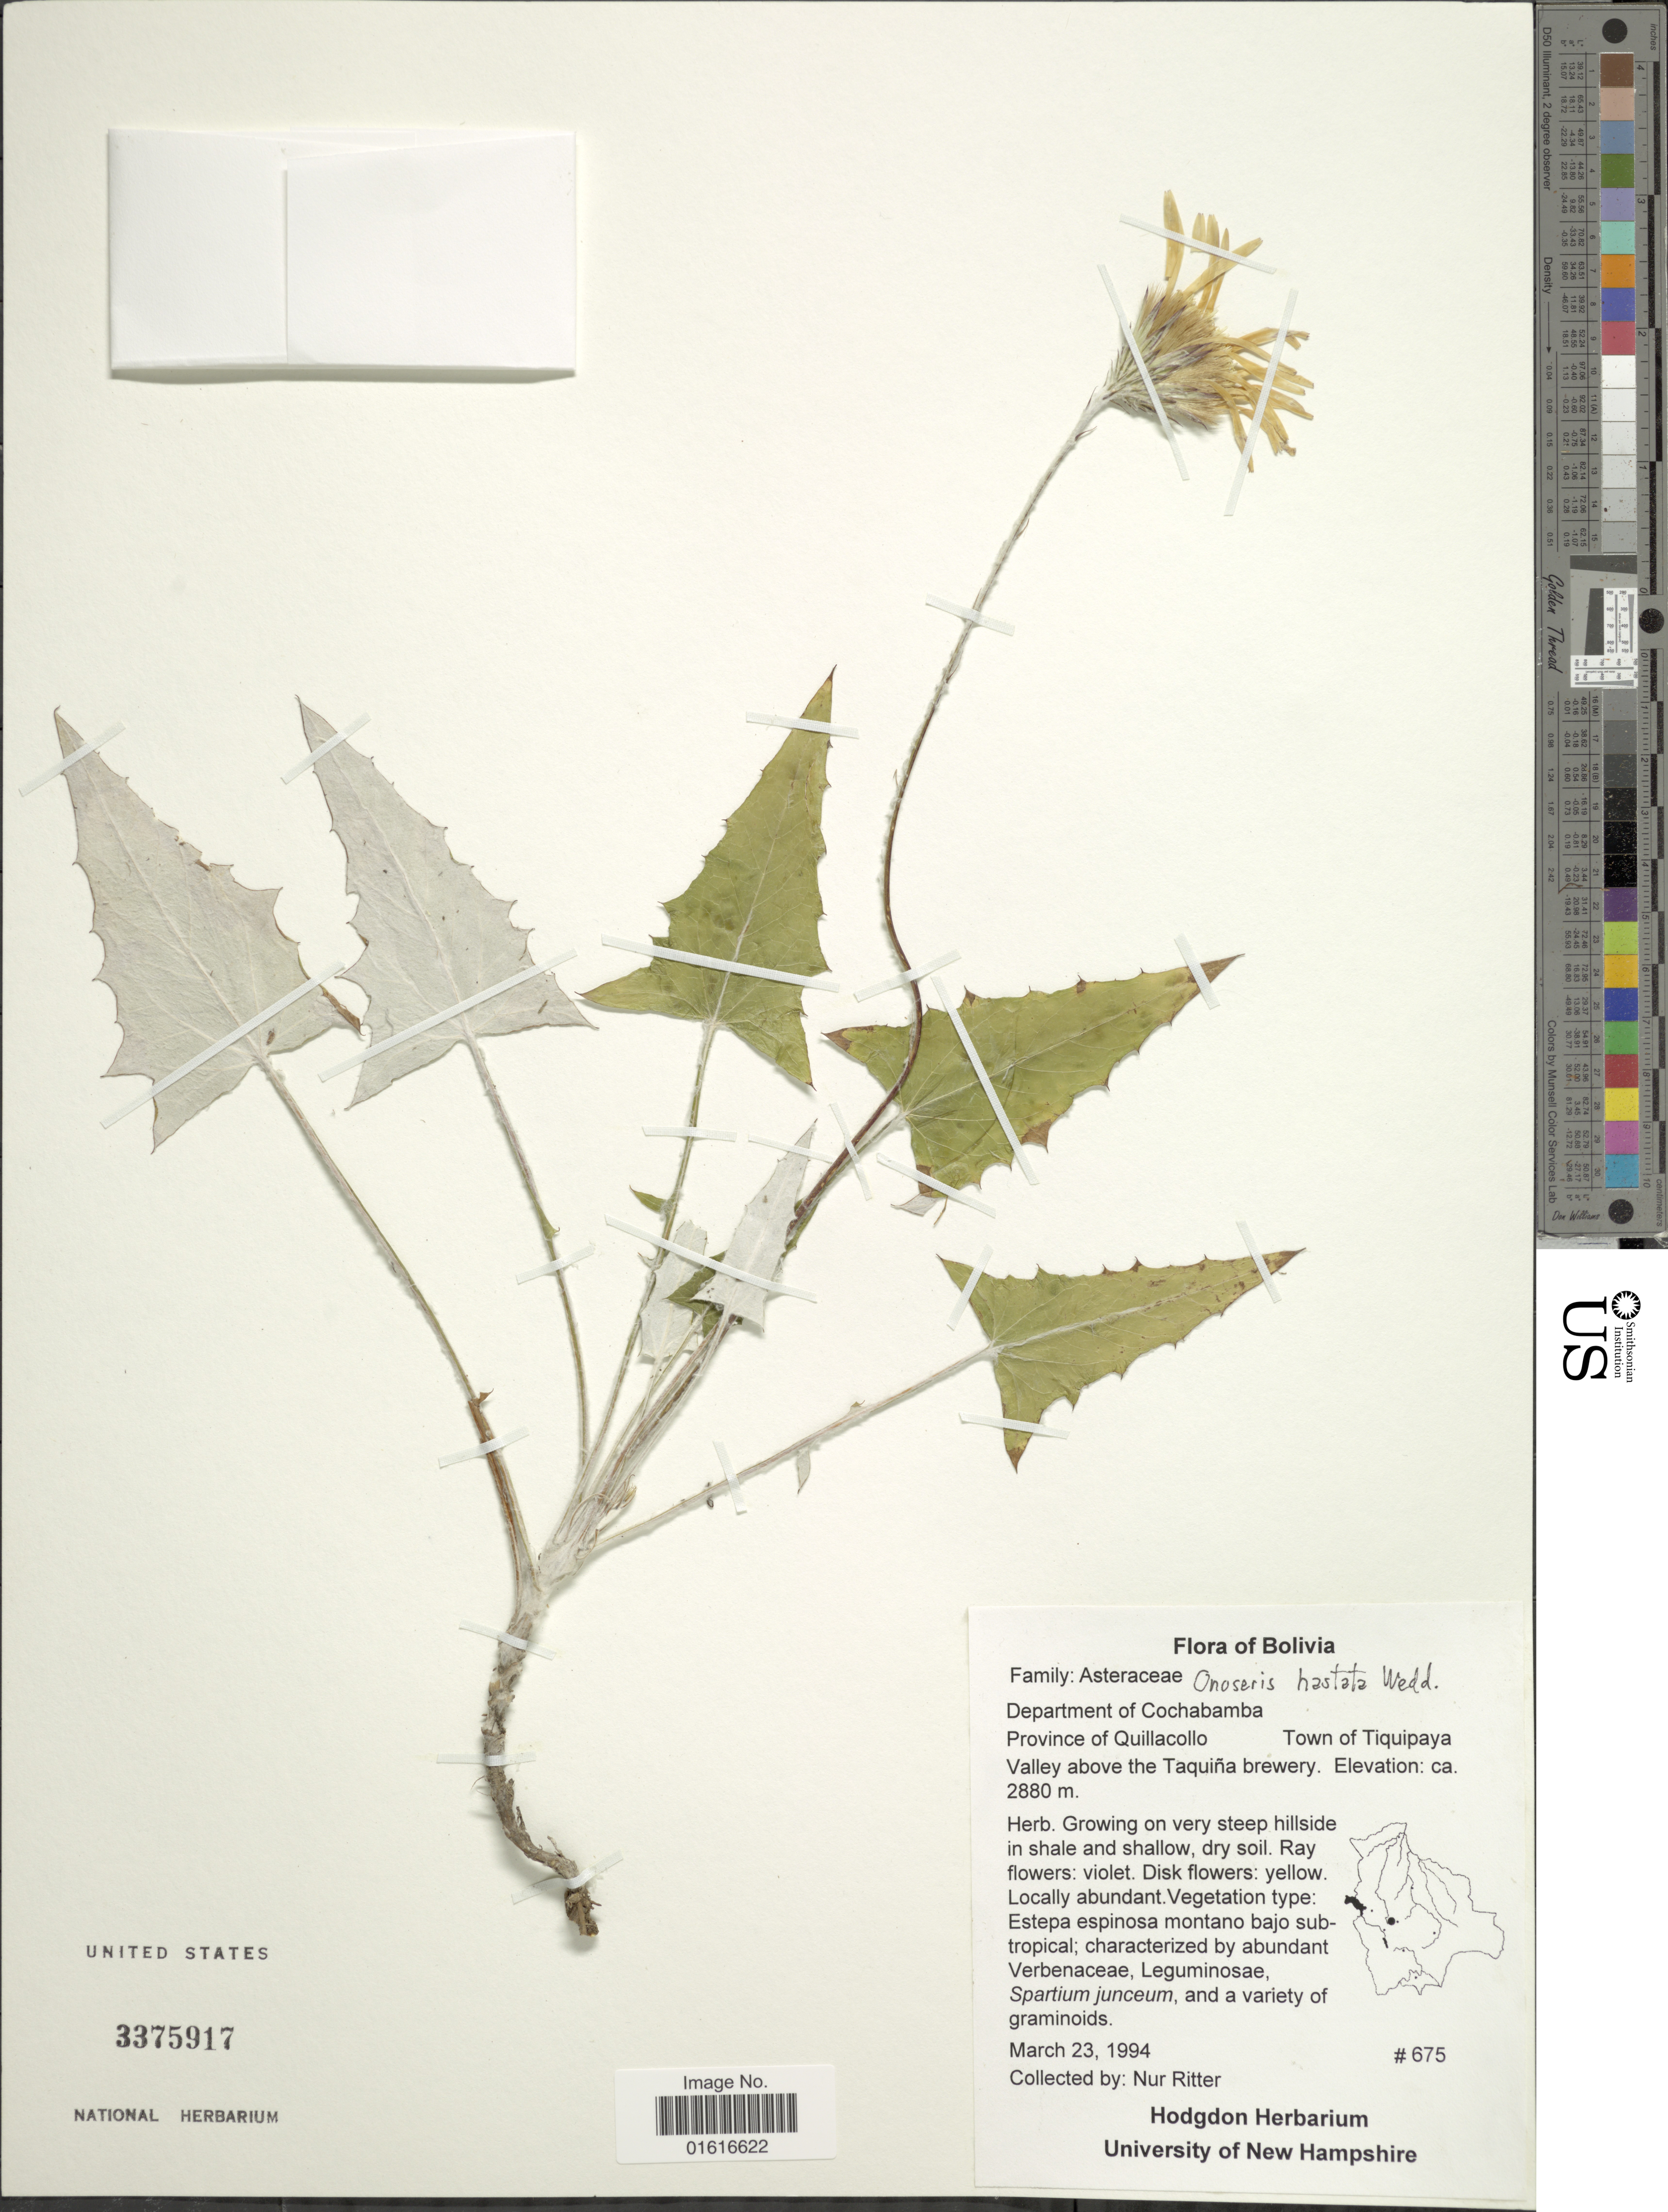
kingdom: Plantae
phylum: Tracheophyta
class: Magnoliopsida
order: Asterales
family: Asteraceae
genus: Onoseris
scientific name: Onoseris hastata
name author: Wedd.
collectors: N. Ritter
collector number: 675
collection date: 1994-03-23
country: Bolivia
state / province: Cochabamba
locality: Province of Quillacollo, Town of Tiquipaya, Valley above the Taquina brewery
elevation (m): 2880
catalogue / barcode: US 3375917